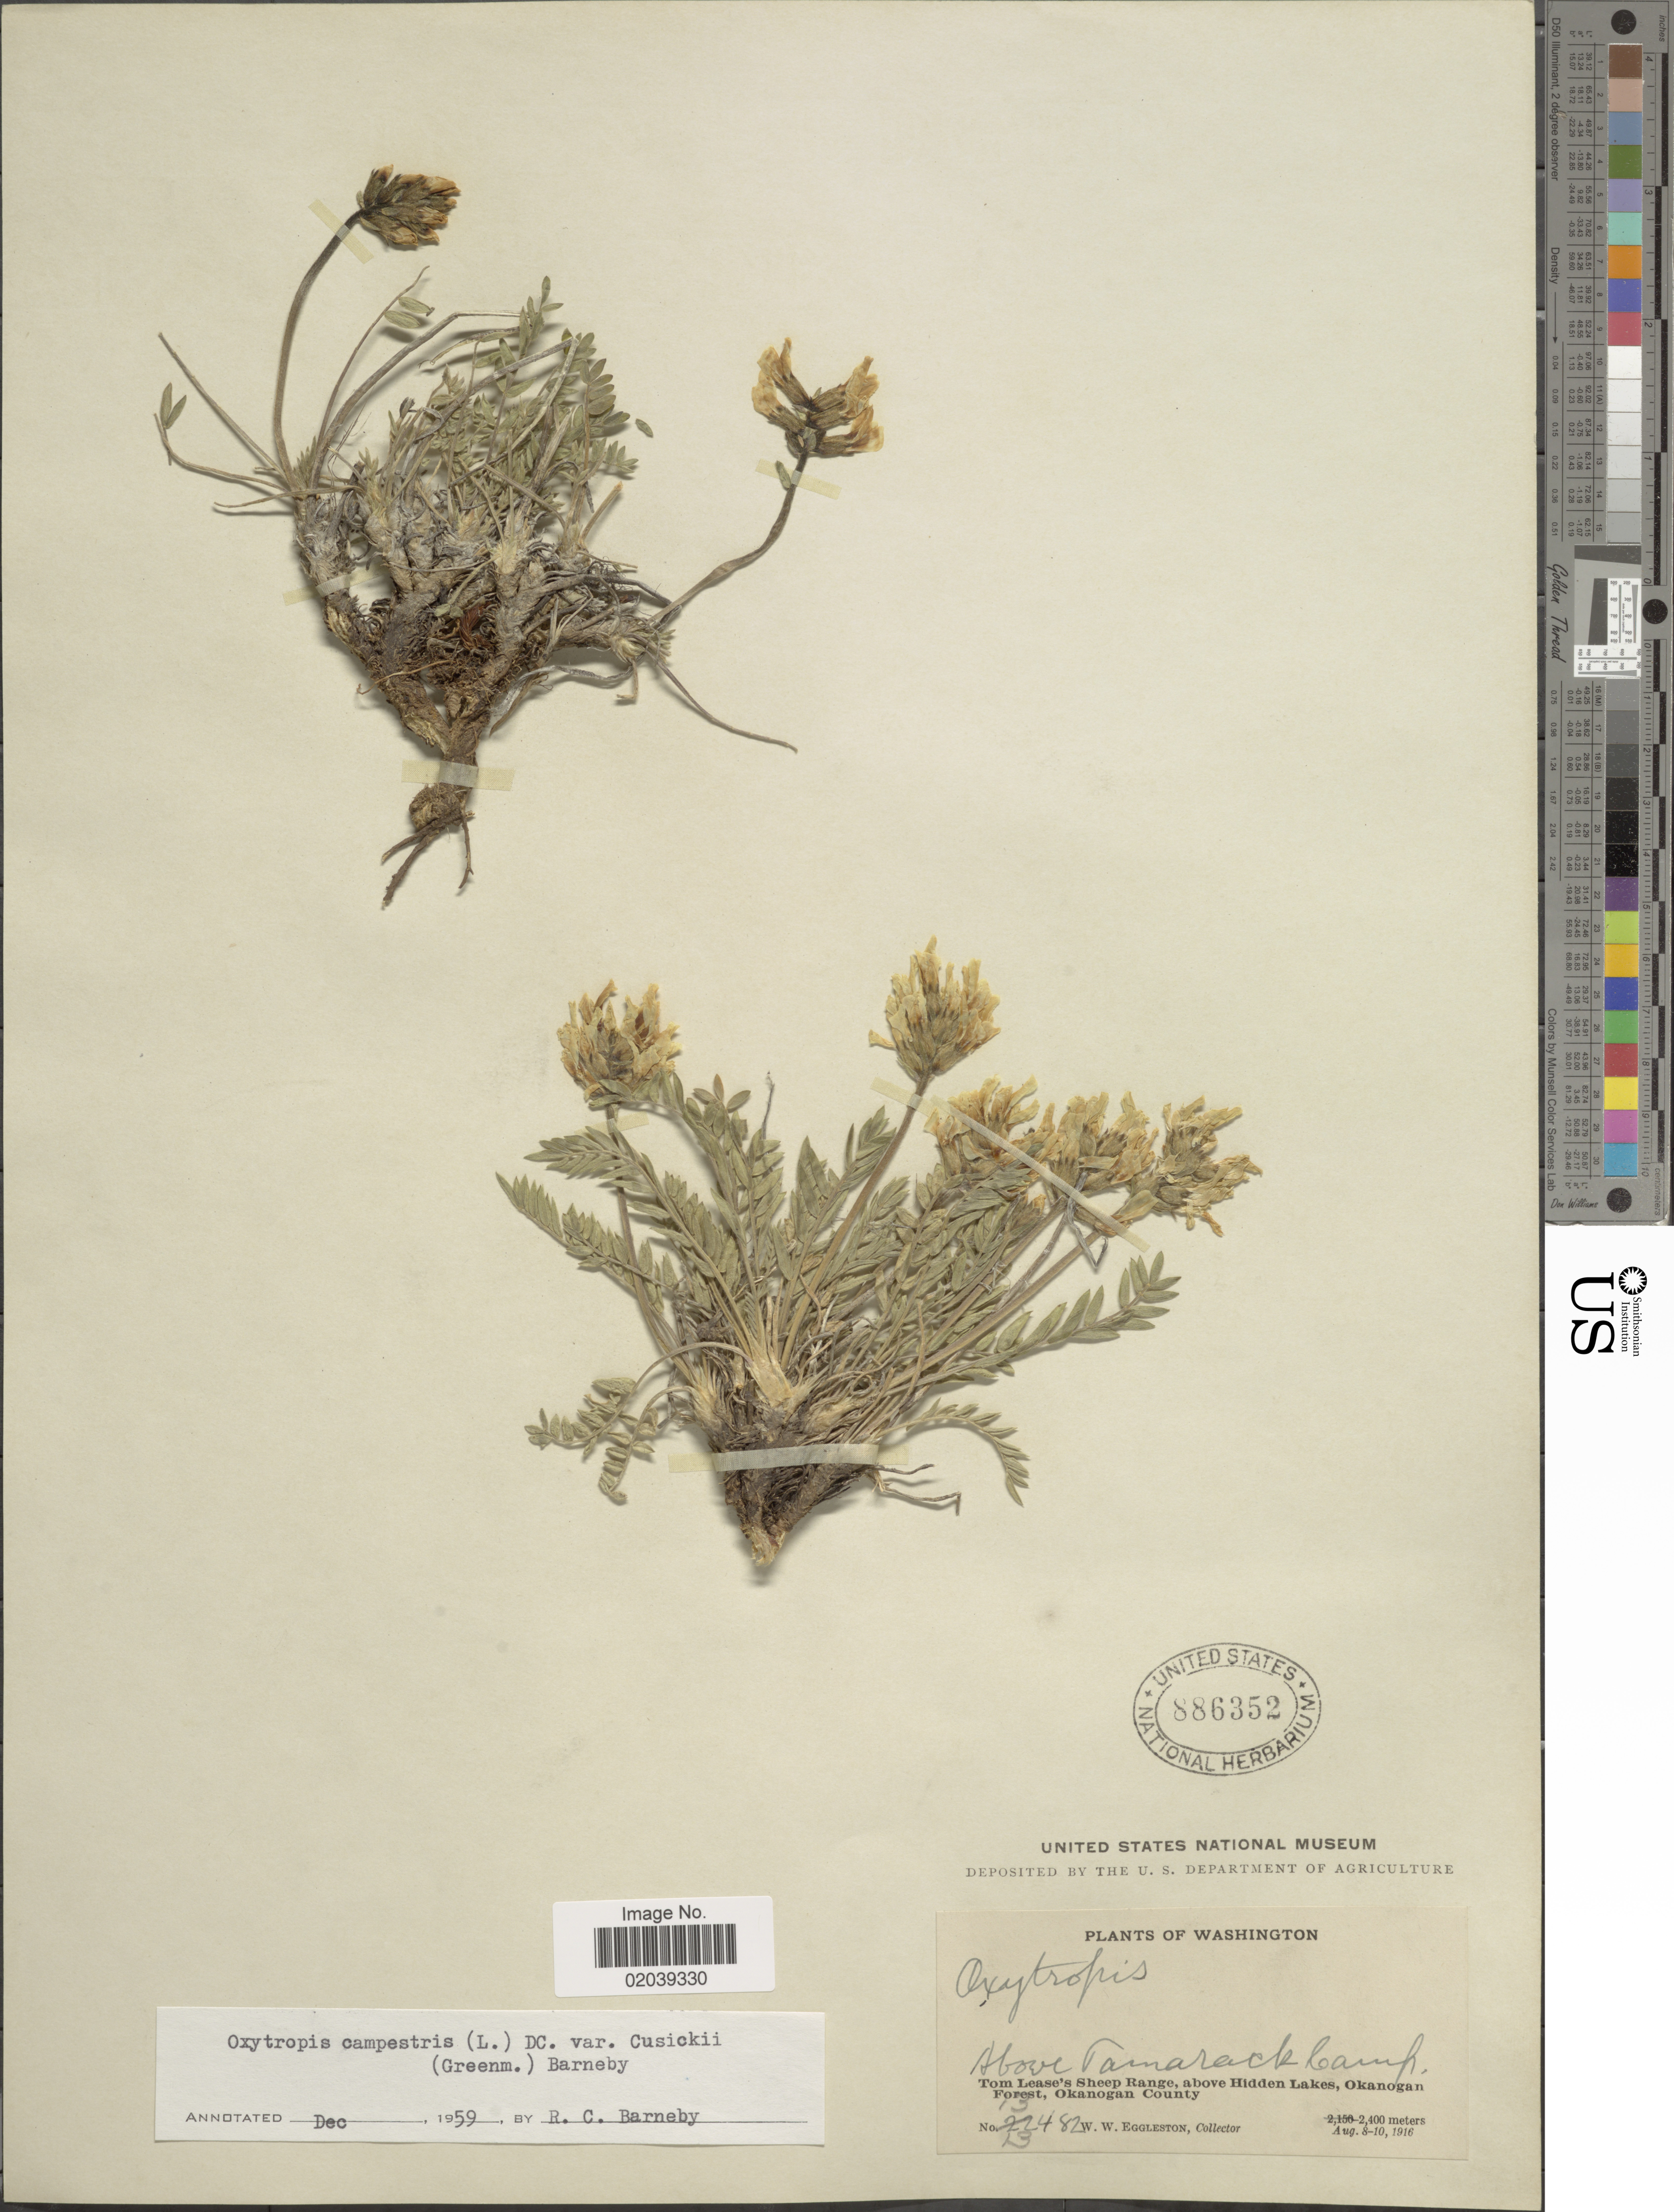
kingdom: Plantae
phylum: Tracheophyta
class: Magnoliopsida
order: Fabales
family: Fabaceae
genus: Oxytropis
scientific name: Oxytropis campestris var. cusickii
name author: (Greenm.) Barneby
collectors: W. W. Eggleston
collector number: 13482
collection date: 1916-08-08/1916-08-10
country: United States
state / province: Washington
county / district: Okanogan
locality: Above Tamarack Camp. Tom Lease's Sheep Range, above Hidden Lakes, Okanogan Forest, Okanogan County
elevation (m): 2400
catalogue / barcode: US 886352